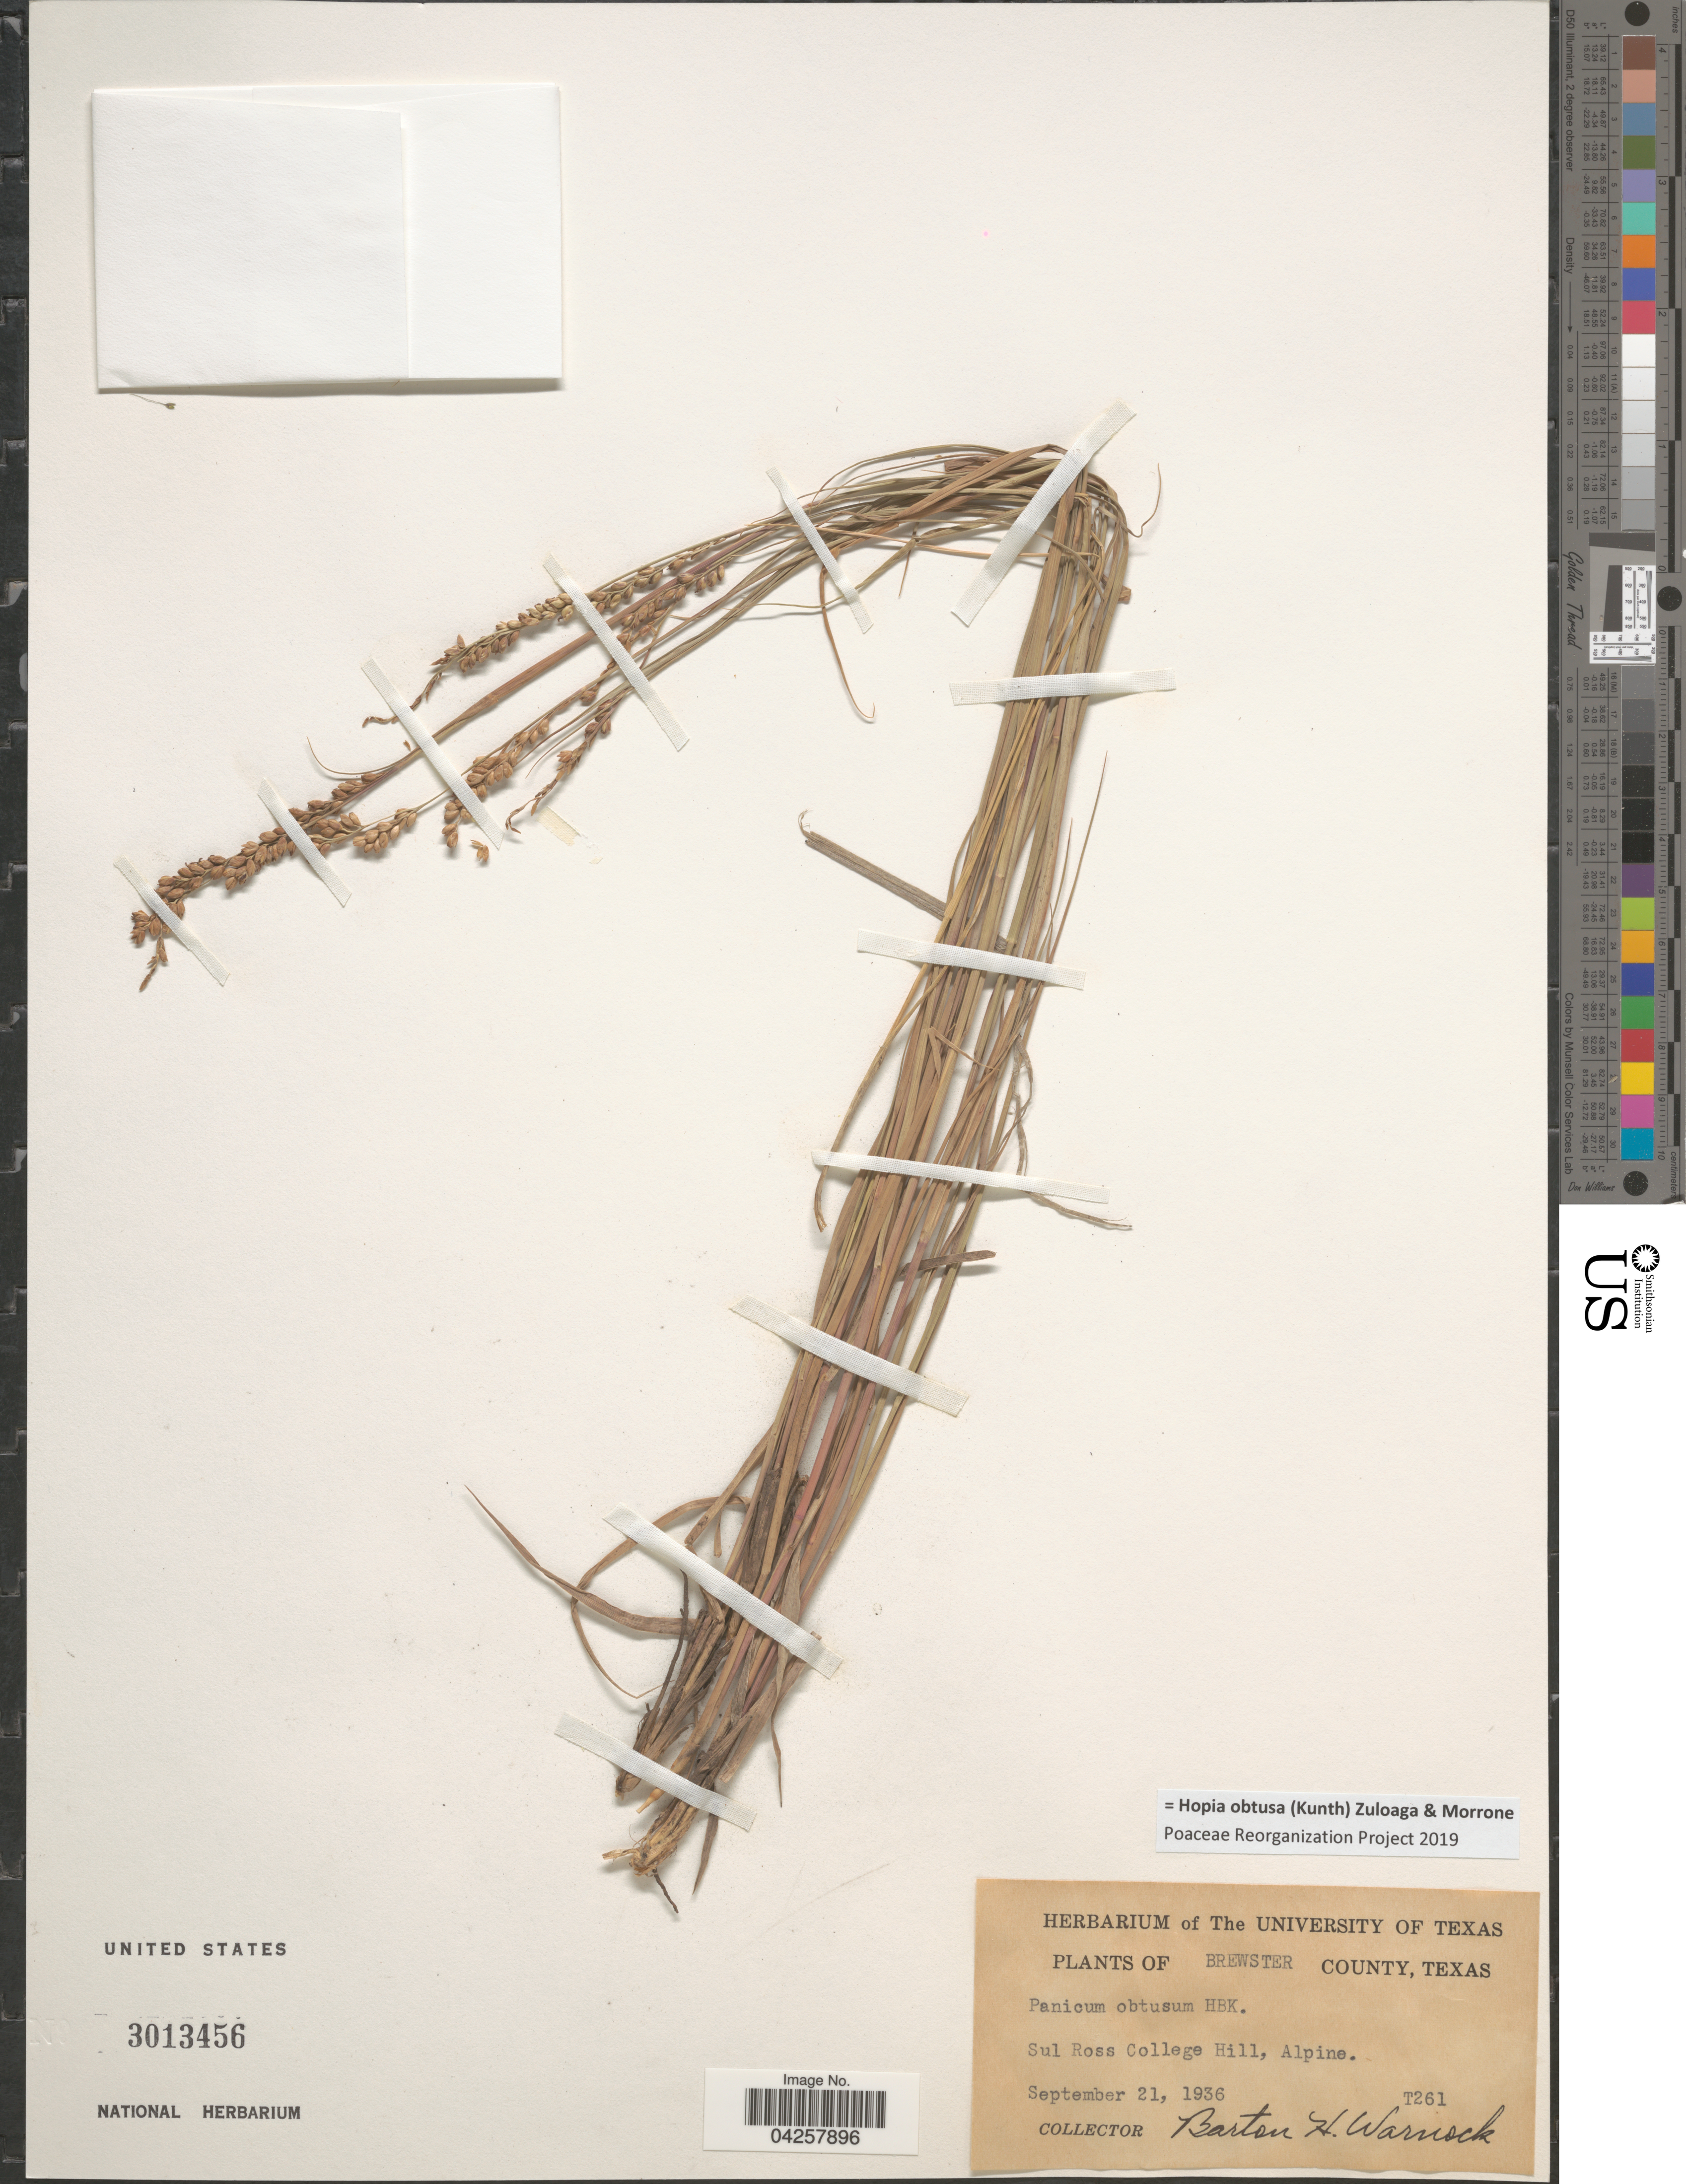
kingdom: Plantae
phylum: Tracheophyta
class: Liliopsida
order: Poales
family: Poaceae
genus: Hopia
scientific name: Hopia obtusa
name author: (Kunth) Zuloaga & Morrone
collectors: B. H. Warnock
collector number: T261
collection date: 1936-09-21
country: United States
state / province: Texas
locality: Brewster County. Sul Ross College Hill, Alpine.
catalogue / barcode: US 3013456